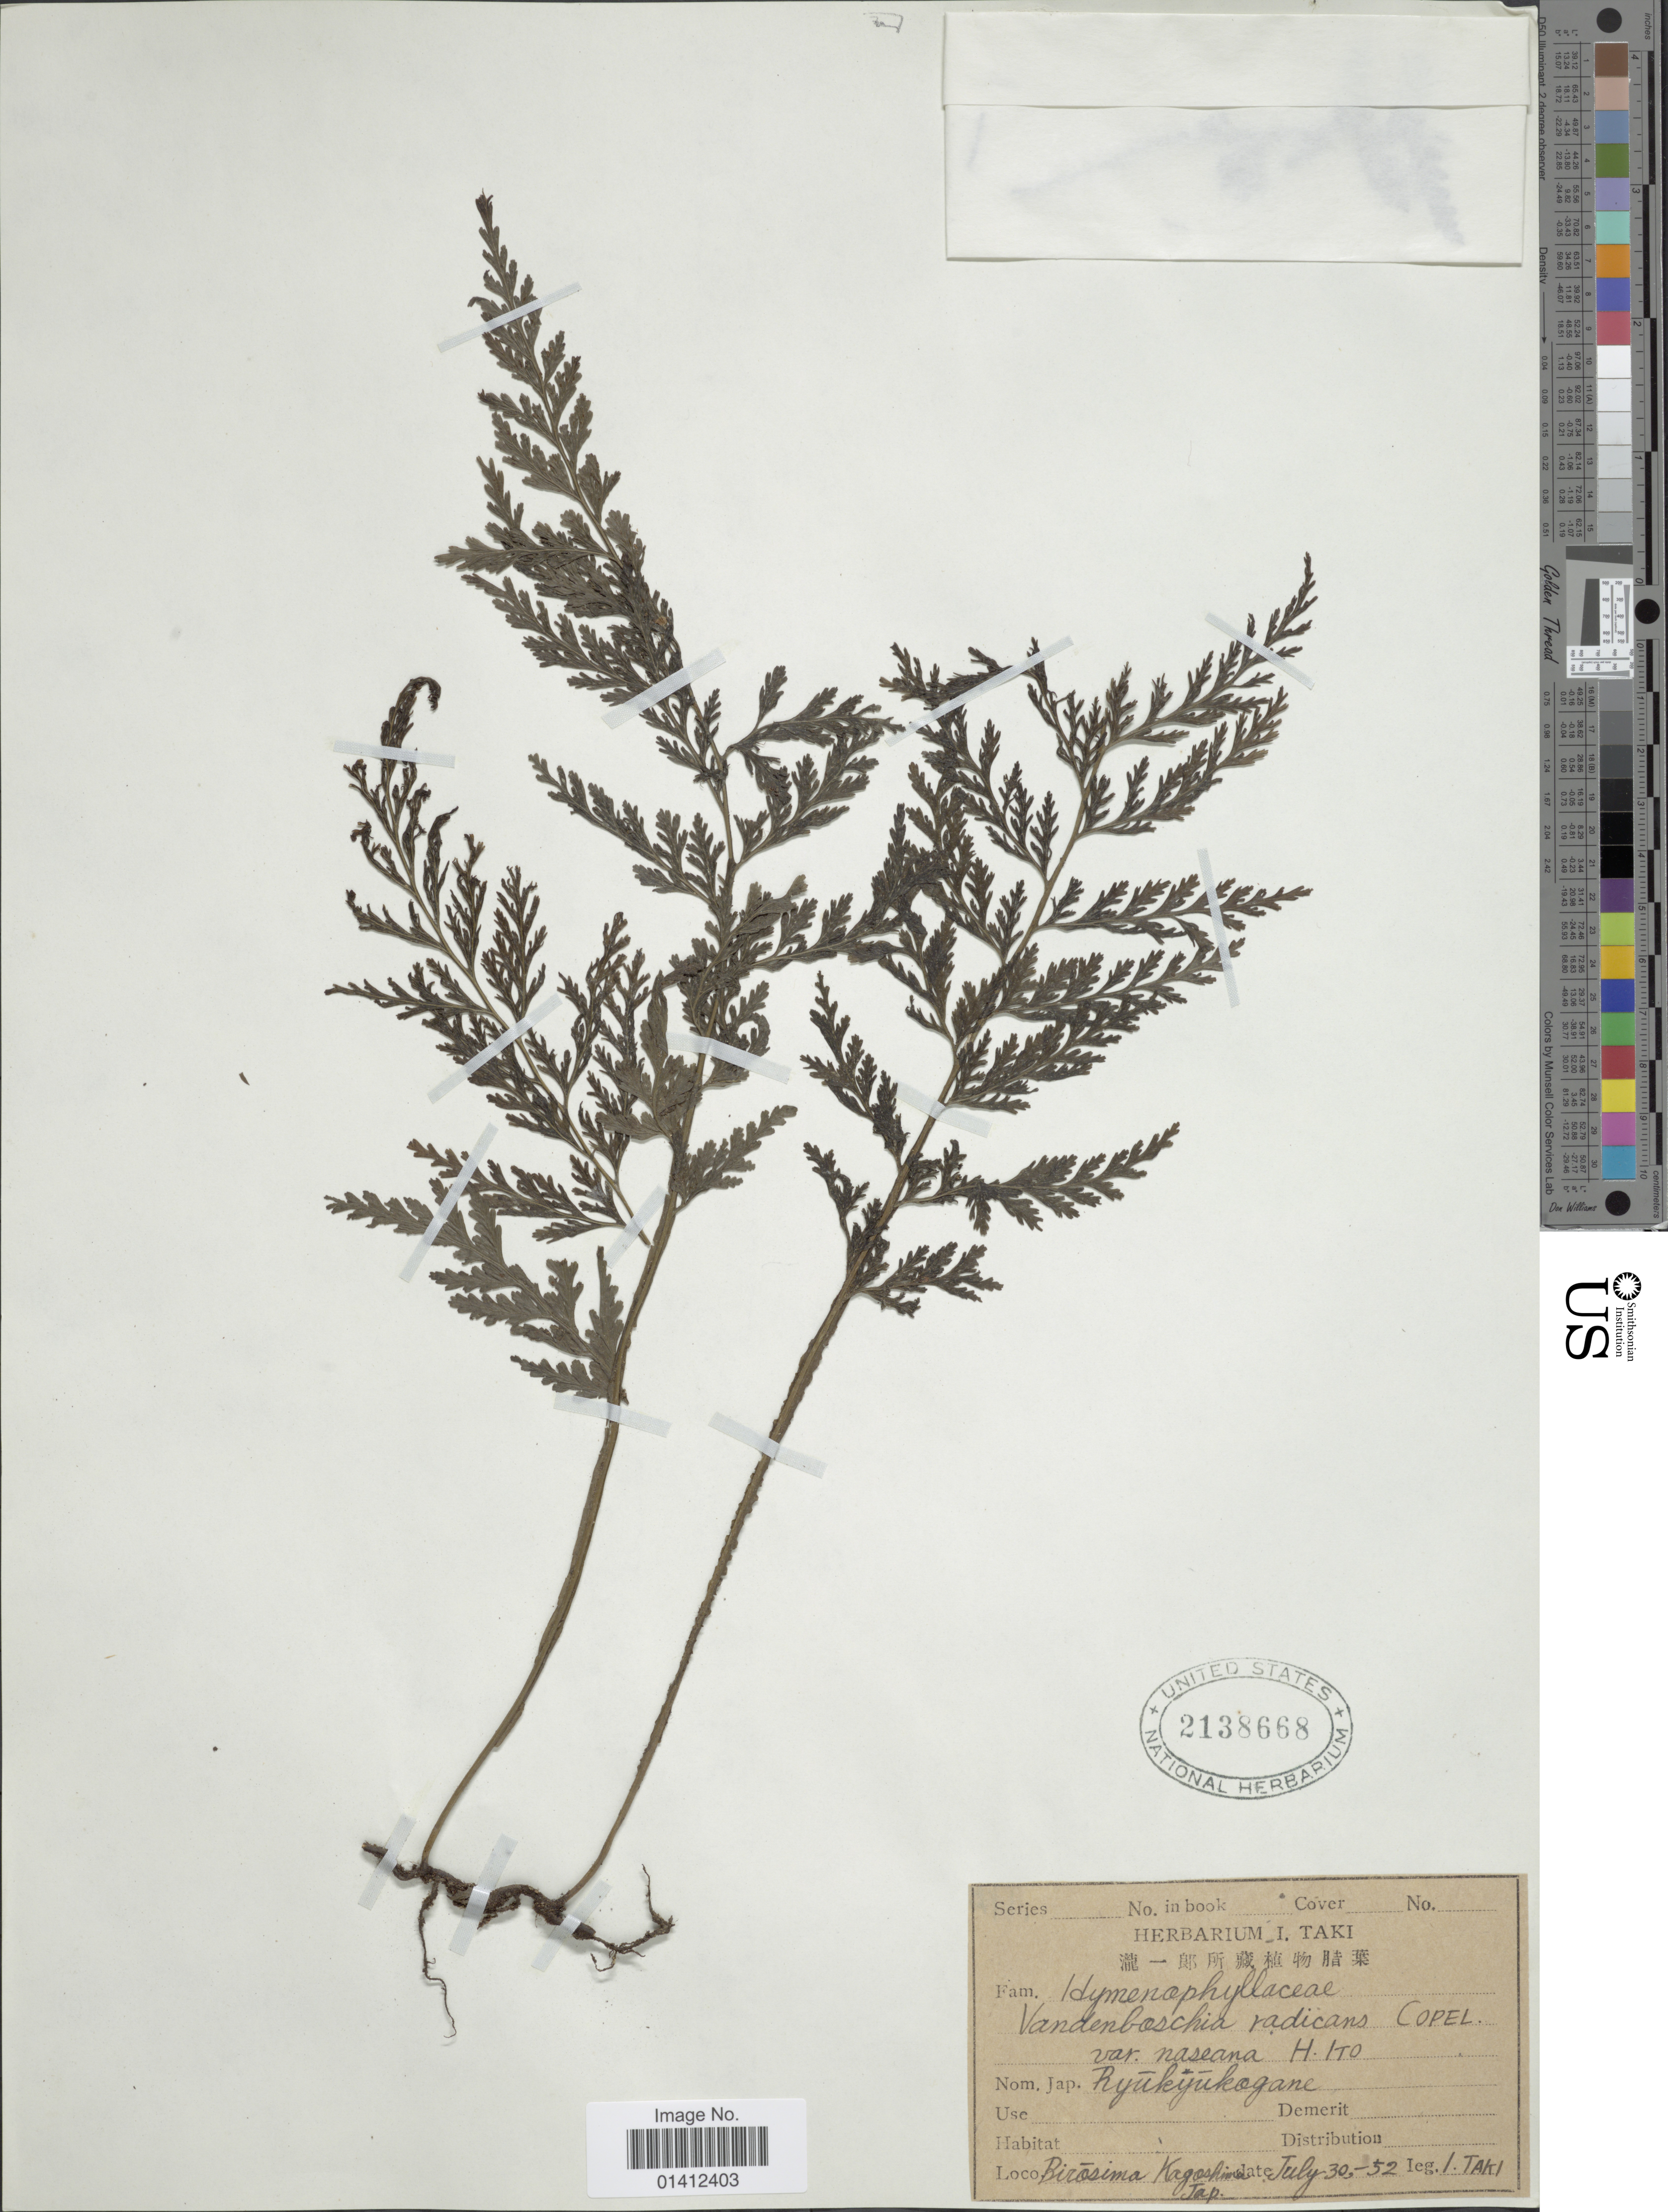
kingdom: Plantae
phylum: Tracheophyta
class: Polypodiopsida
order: Hymenophyllales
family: Hymenophyllaceae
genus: Vandenboschia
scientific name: Vandenboschia radicans var. naseana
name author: (Christ) H. Itô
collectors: I. Taki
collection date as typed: Transcribed d/m/y: 30/7/52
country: Japan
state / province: Kagosima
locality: Biro sima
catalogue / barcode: US 2138668